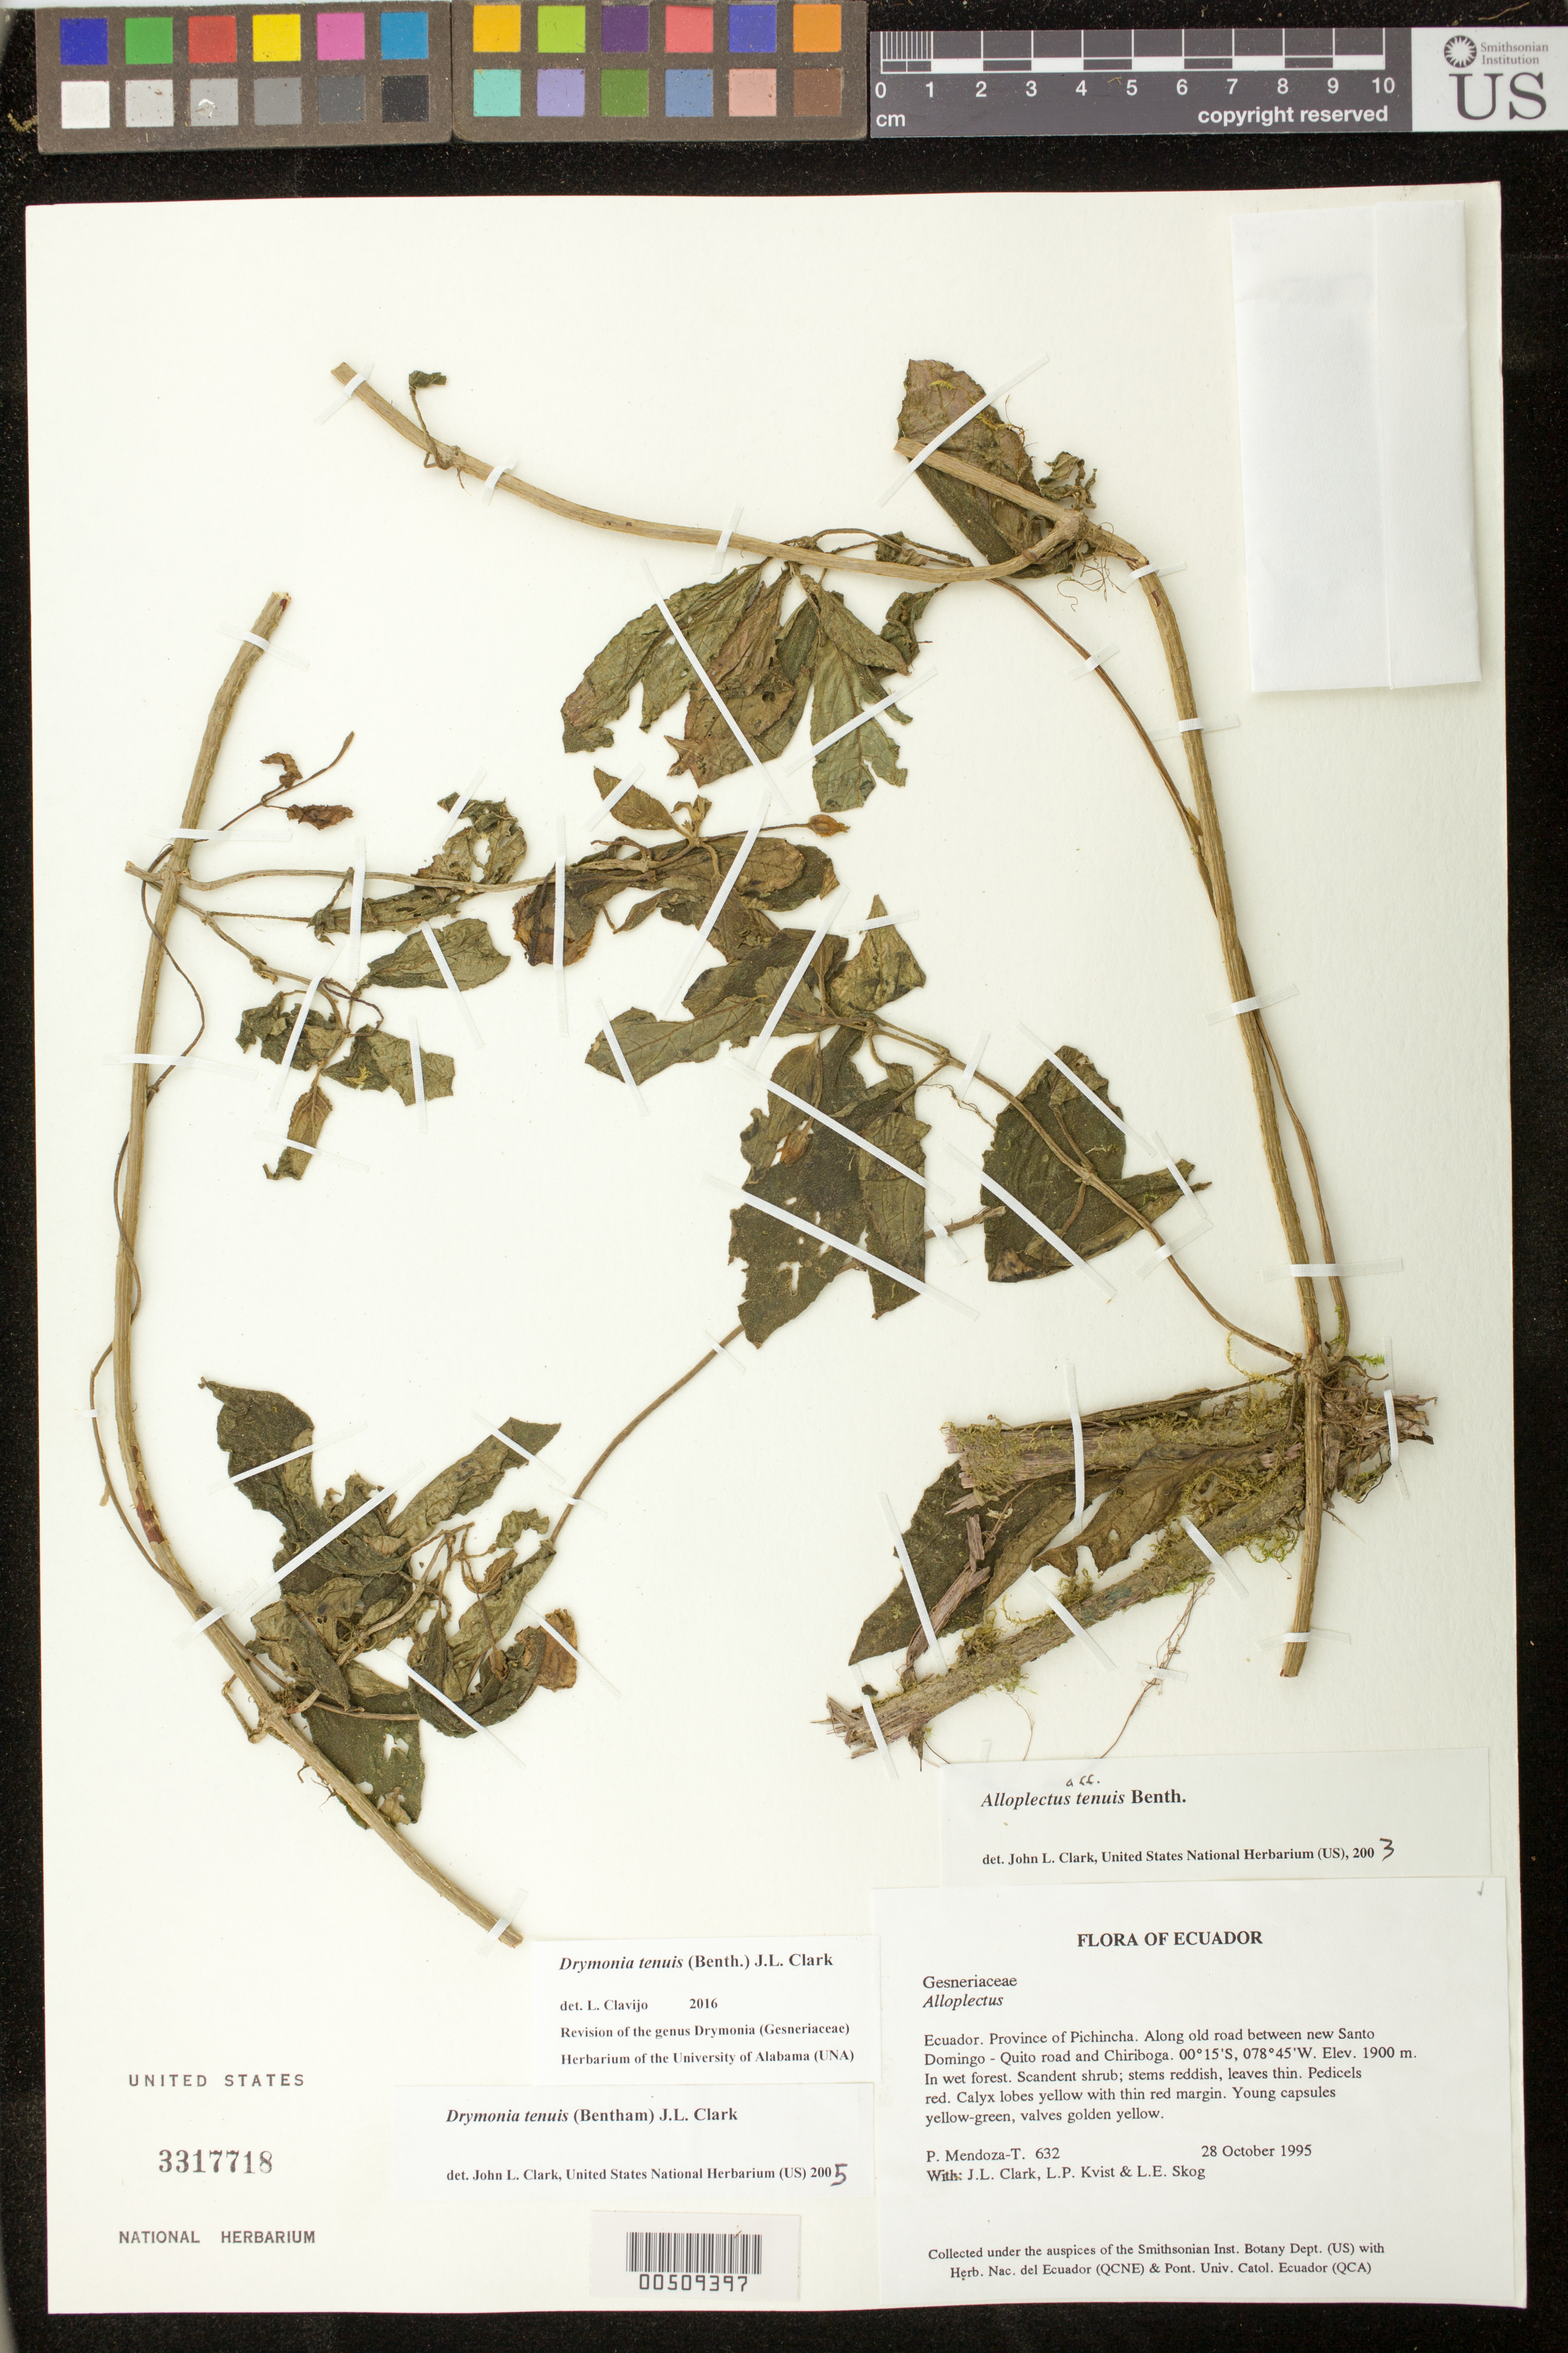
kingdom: Plantae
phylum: Tracheophyta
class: Magnoliopsida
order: Lamiales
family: Gesneriaceae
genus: Drymonia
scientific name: Drymonia tenuis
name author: (Benth.) J.L. Clark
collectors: P. Mendoza-T., J. L. Clark, L. P. Kvist & L. E. Skog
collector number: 632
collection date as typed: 28 Oct 1995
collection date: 1995-10-28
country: Ecuador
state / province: Pichincha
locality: Along old road between new Santo Domingo - Quito road and Chiriboga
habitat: In wet forest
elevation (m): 1900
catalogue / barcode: US 3317718